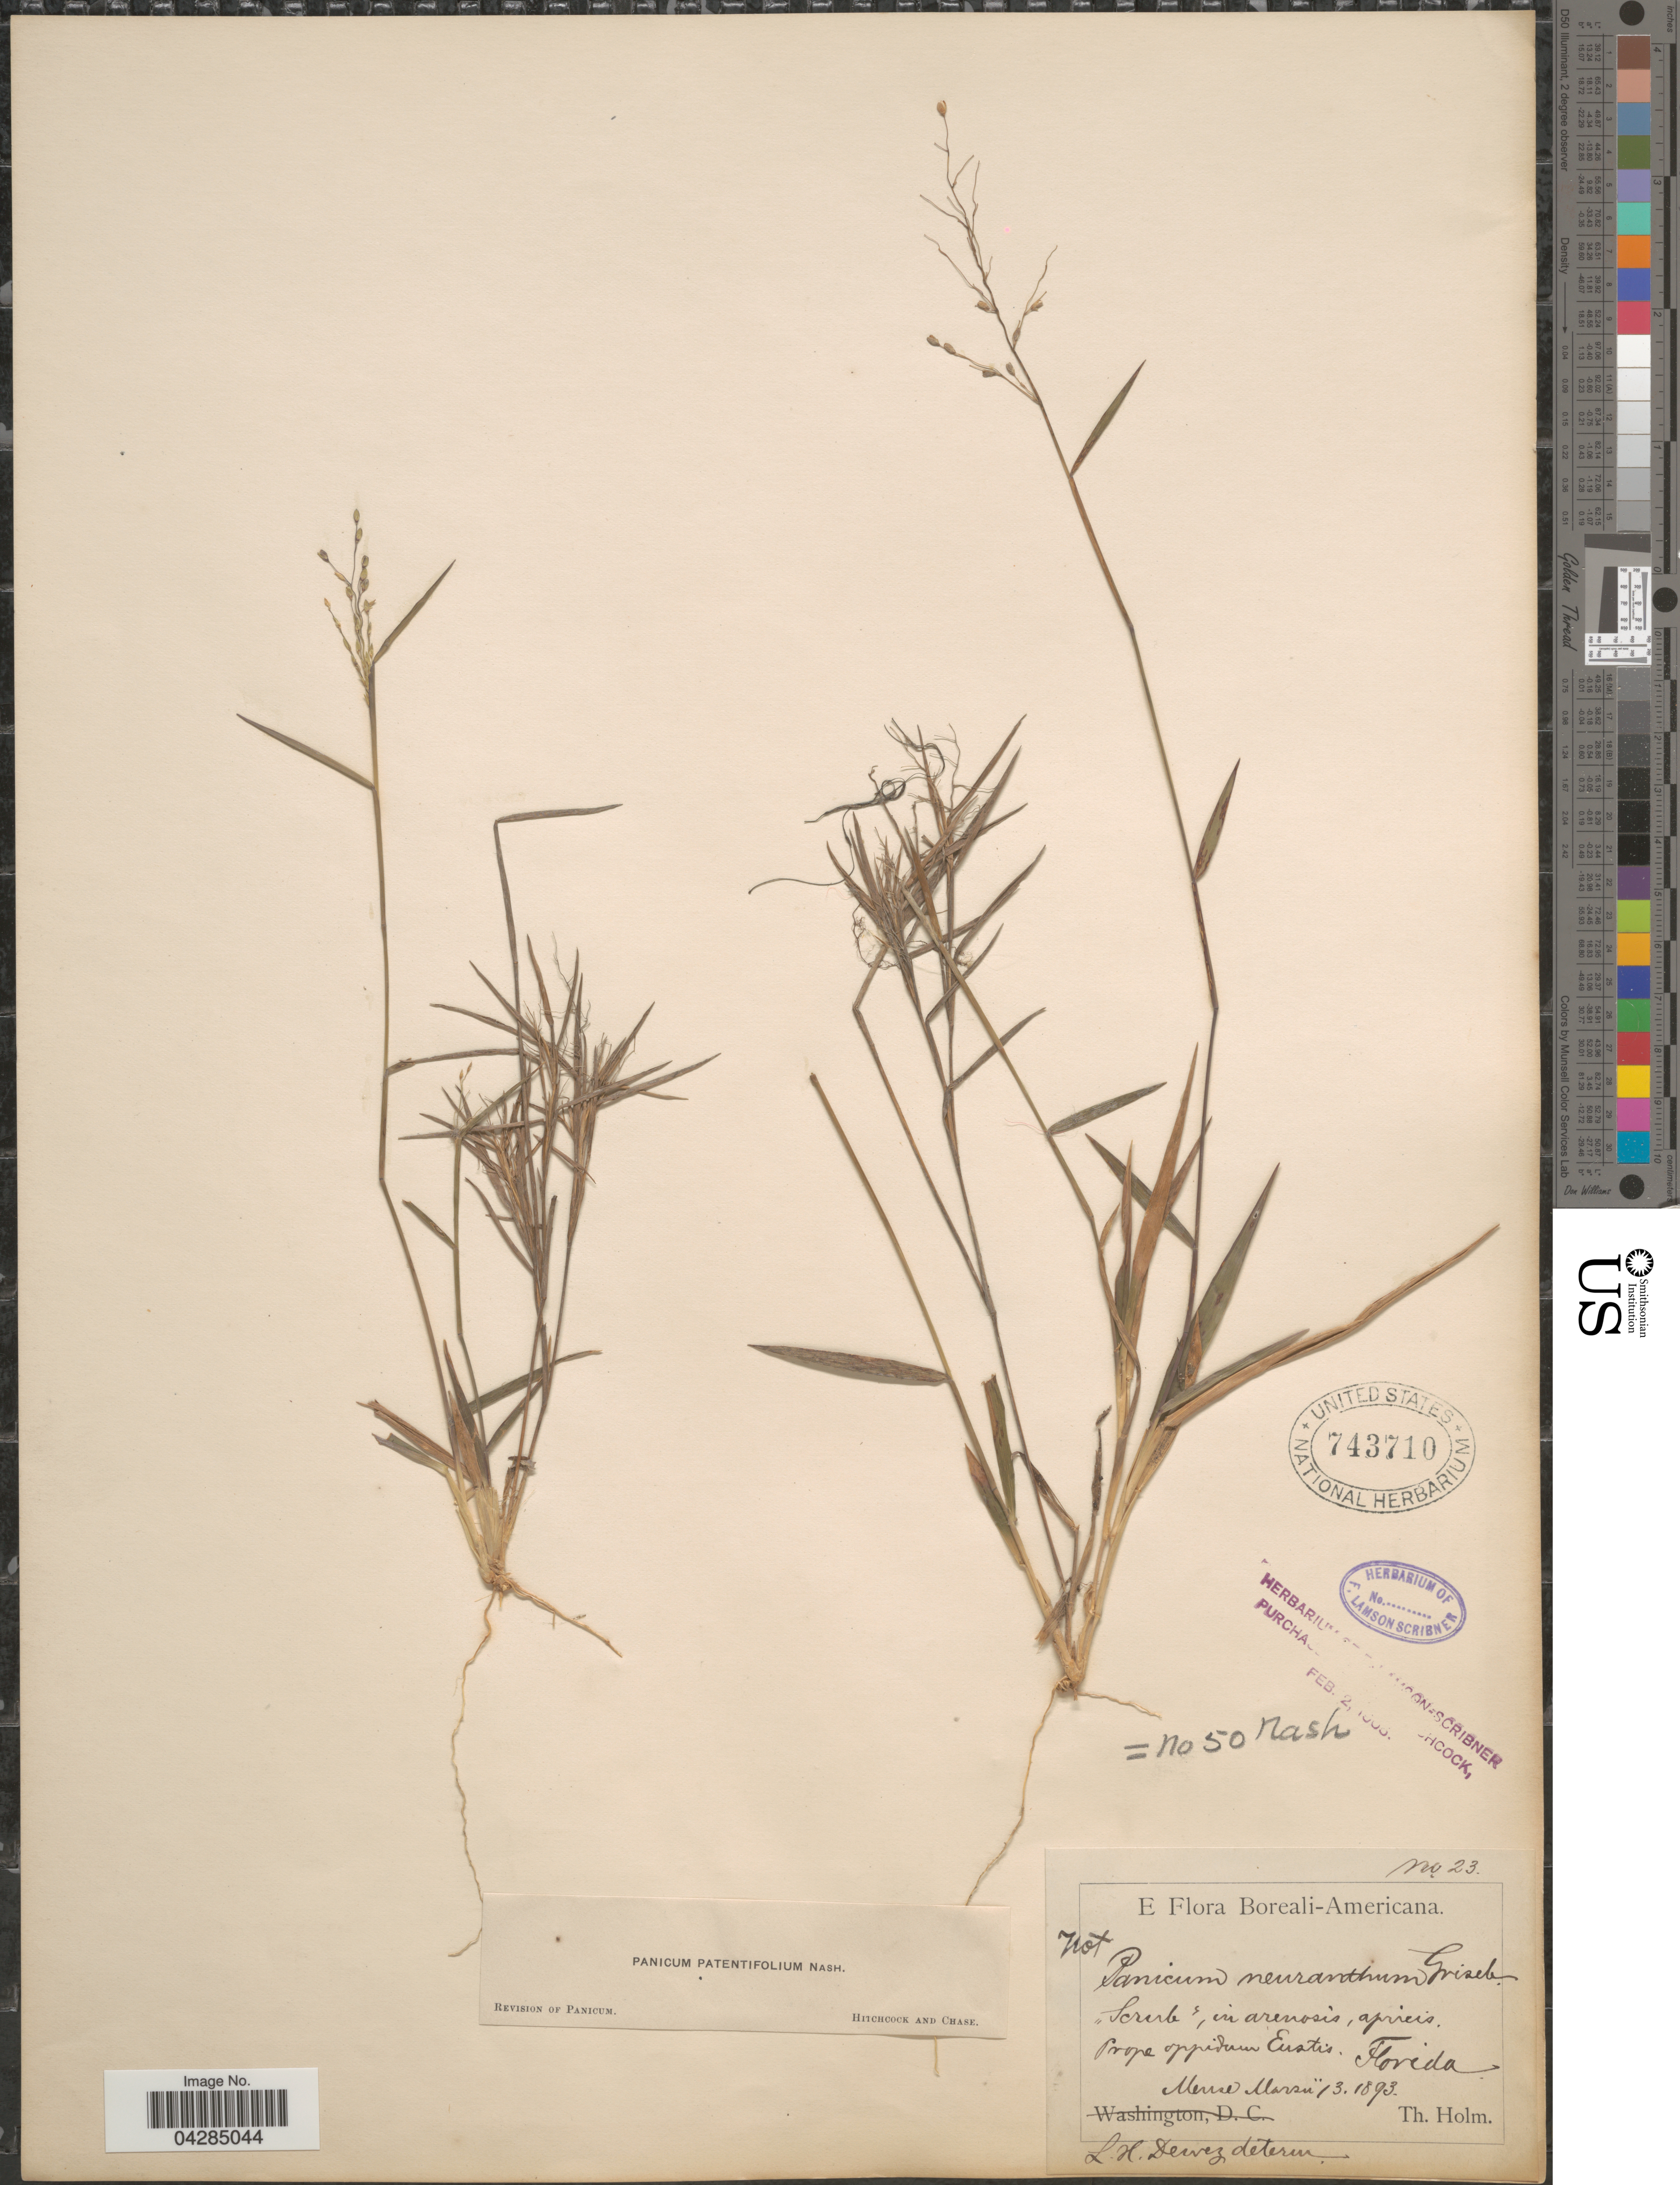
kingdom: Plantae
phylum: Tracheophyta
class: Liliopsida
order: Poales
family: Poaceae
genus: Dichanthelium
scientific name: Dichanthelium portoricense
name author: (Desv. ex Ham.) B.F. Hansen & Wunderlin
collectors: T. Holm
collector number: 23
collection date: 1893-03-13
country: United States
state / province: Florida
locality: Scrub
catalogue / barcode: US 743710